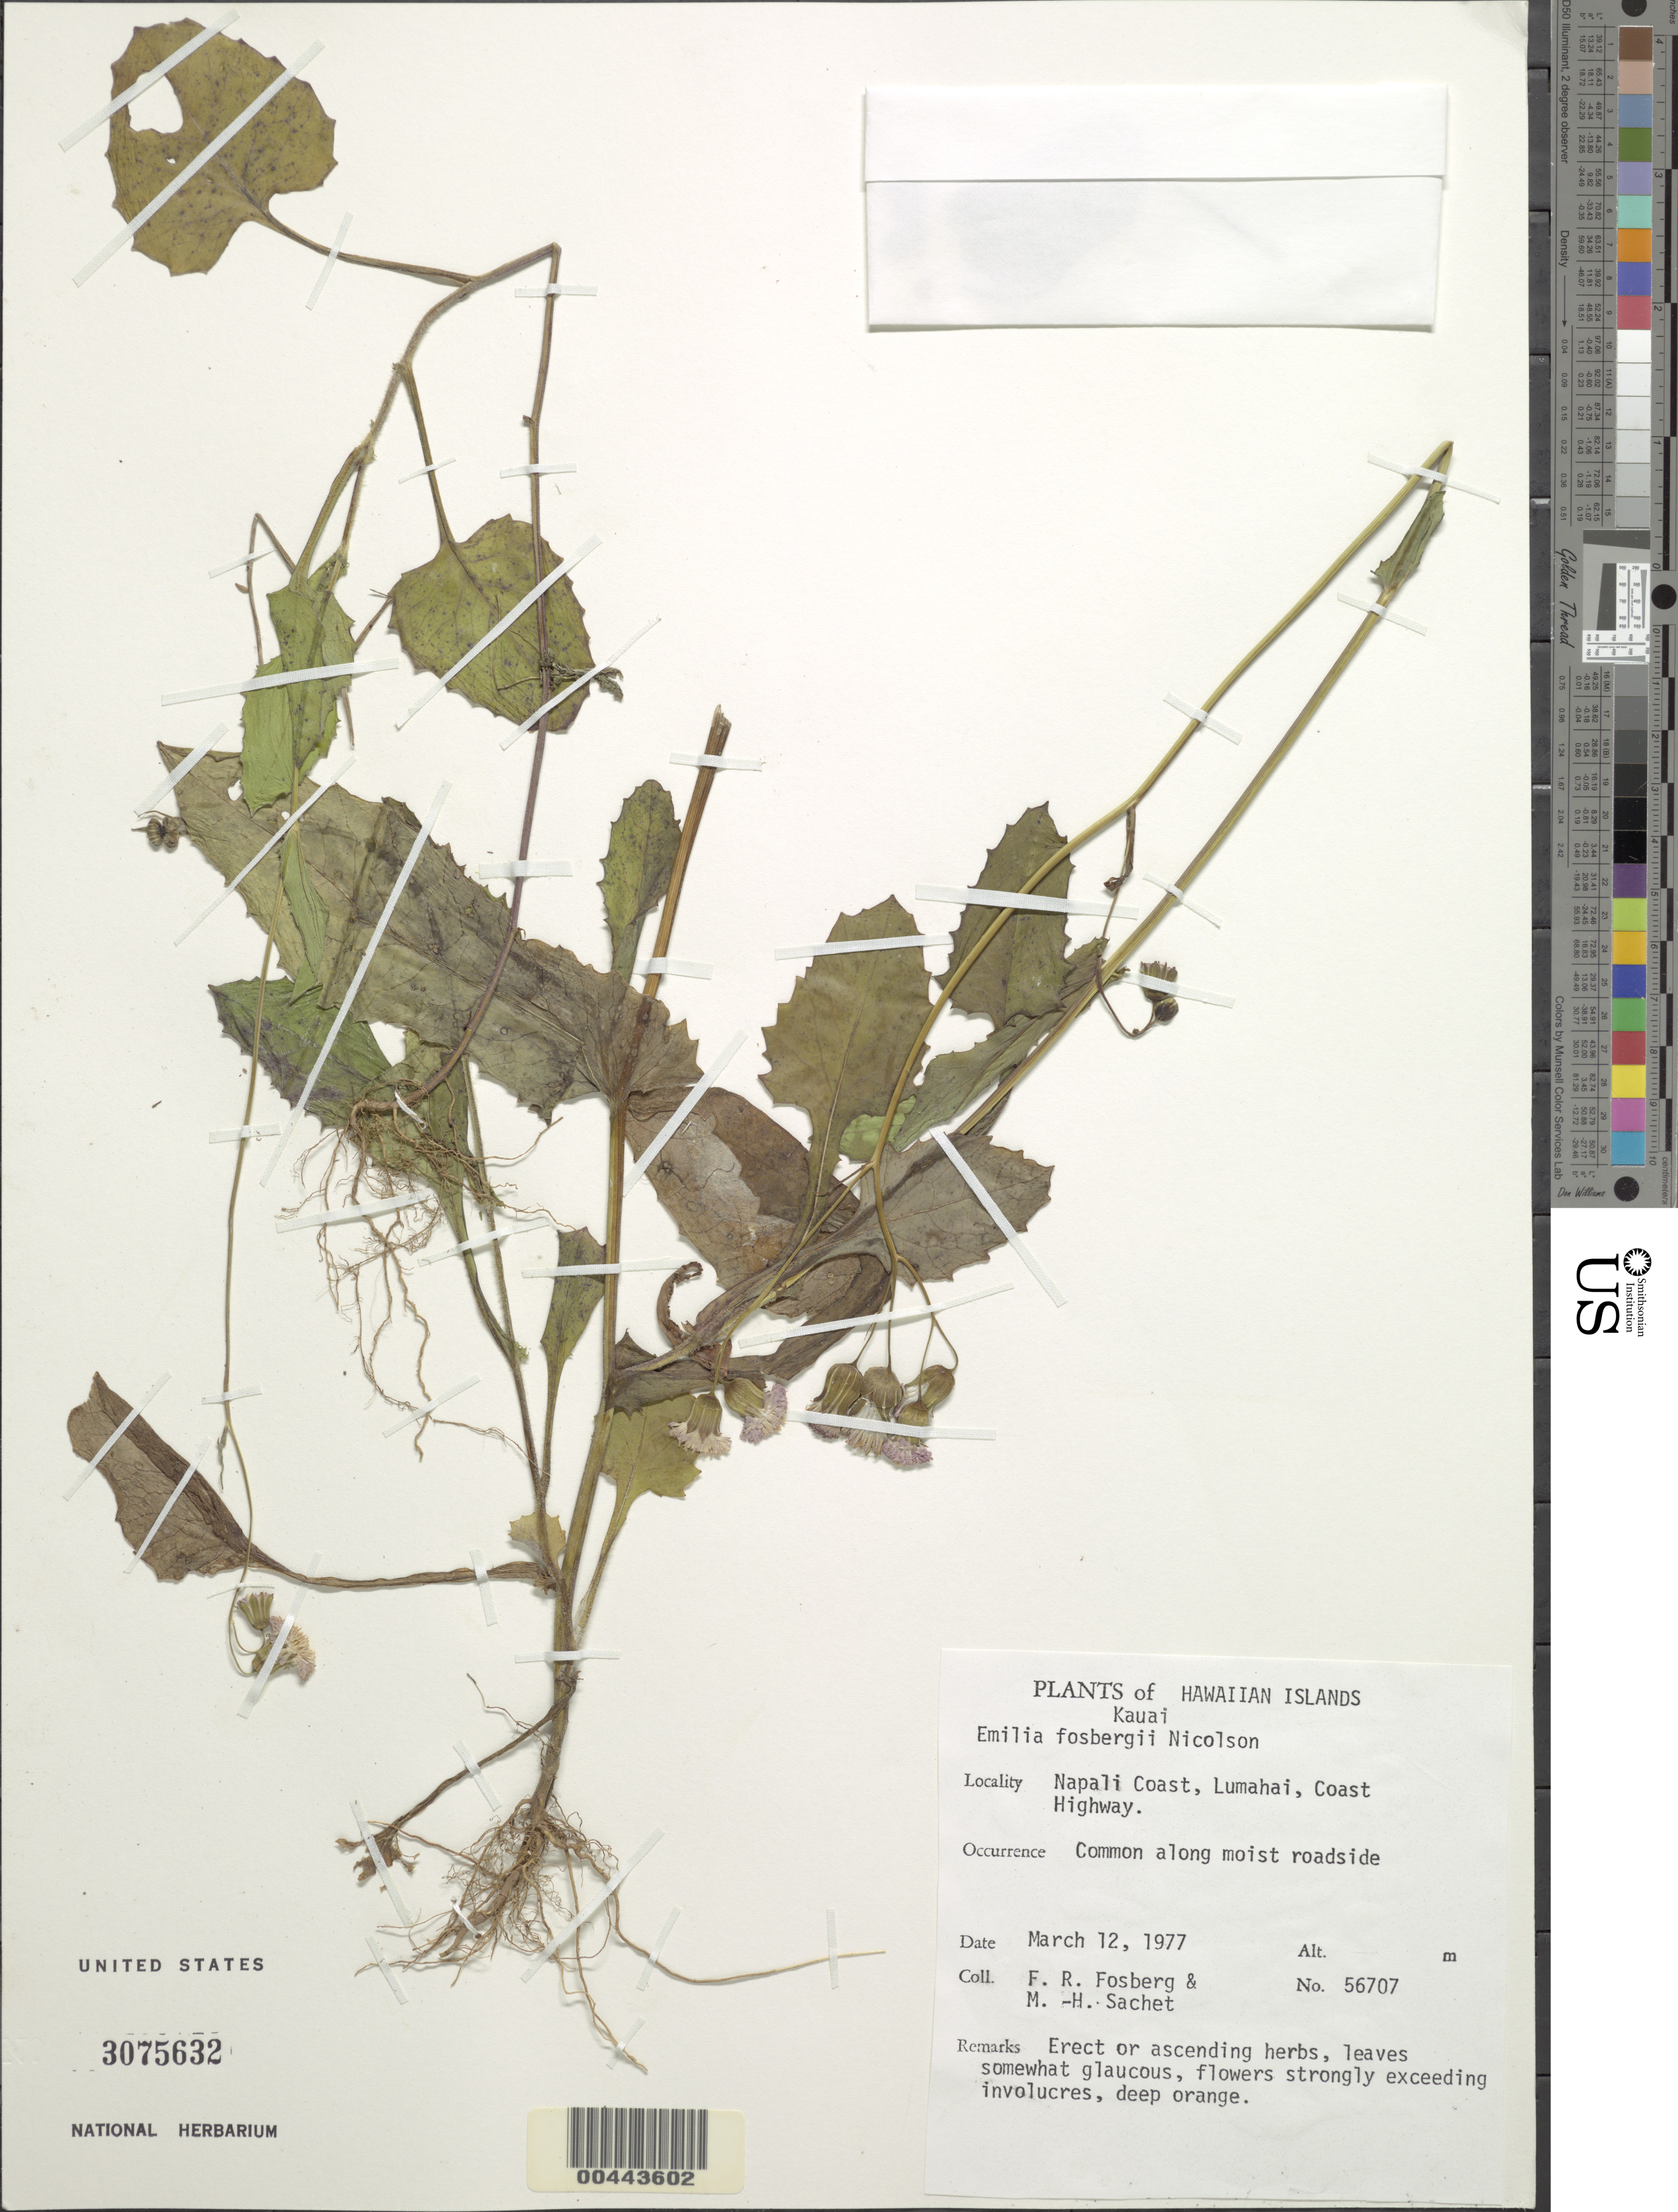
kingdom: Plantae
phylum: Tracheophyta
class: Magnoliopsida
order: Asterales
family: Asteraceae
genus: Emilia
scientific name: Emilia fosbergii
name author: Nicolson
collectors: F. R. Fosberg & M.-H. Sachet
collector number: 56707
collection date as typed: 12 Mar 1977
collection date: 1977-03-12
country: United States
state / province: Hawaii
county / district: Kauai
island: Kaua'i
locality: Napali Coast, Lumahai, Coast Highway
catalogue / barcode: US 3075632